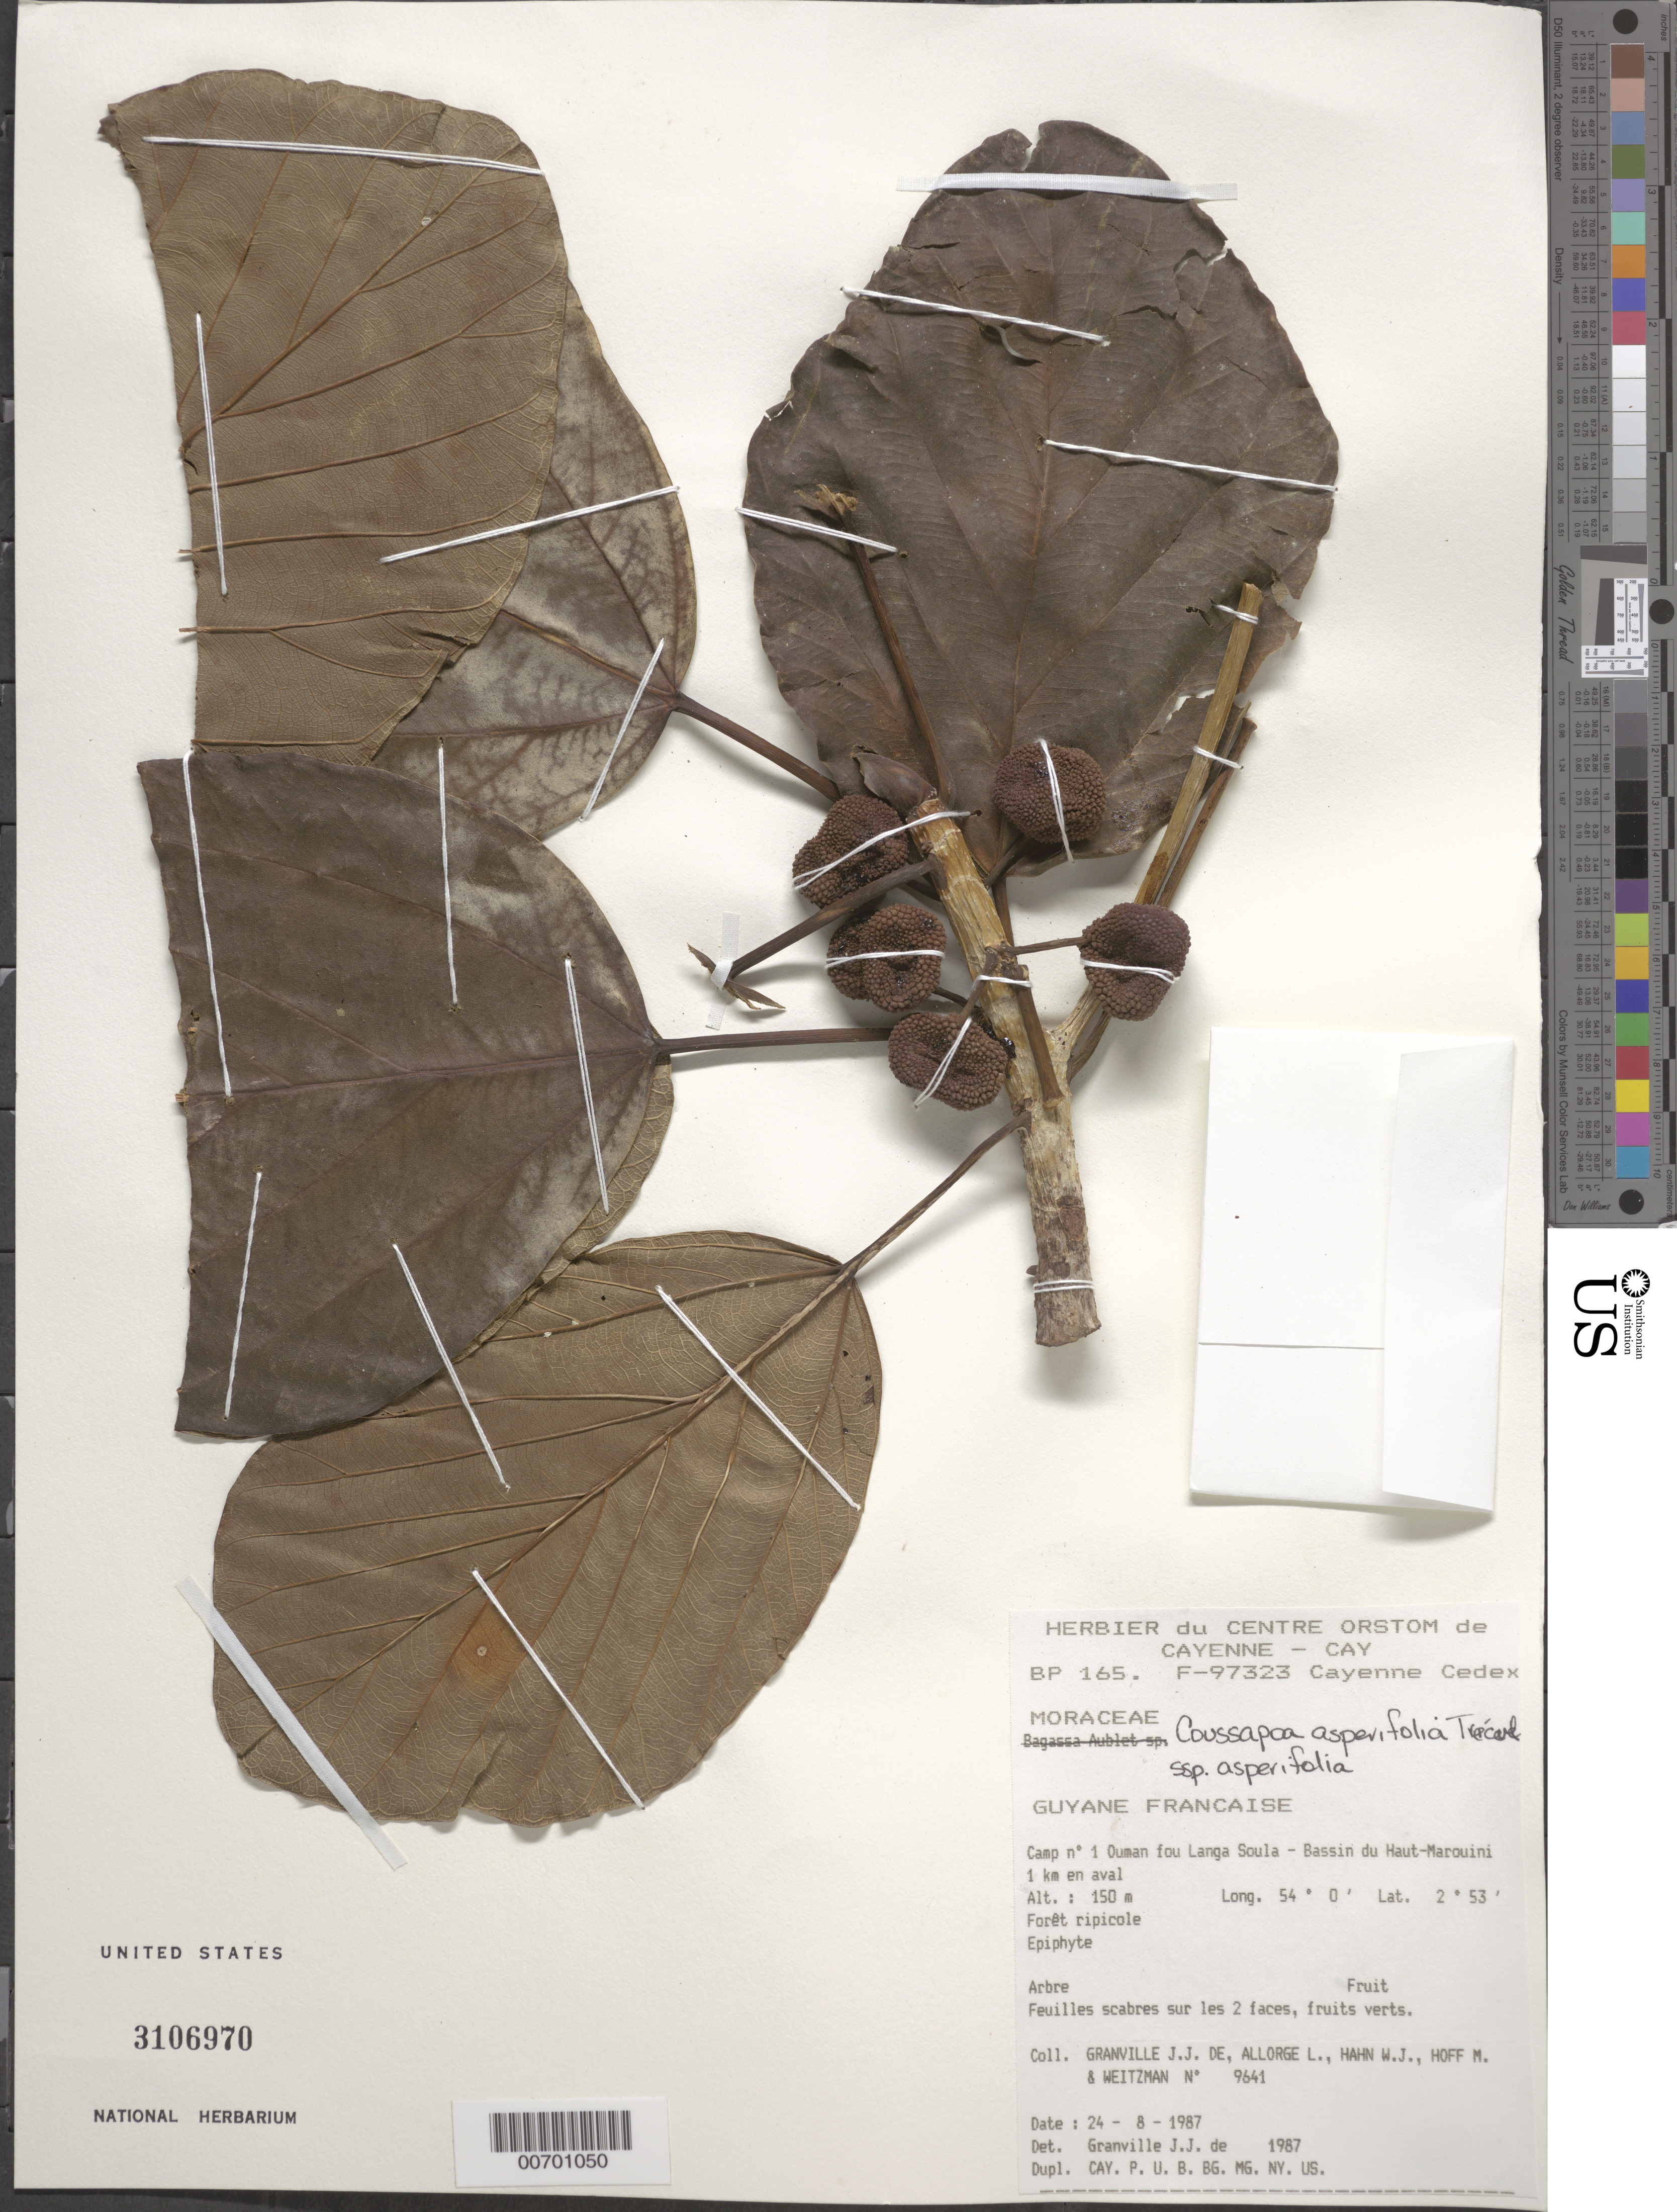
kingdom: Plantae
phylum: Tracheophyta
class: Magnoliopsida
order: Rosales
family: Urticaceae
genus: Coussapoa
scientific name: Coussapoa asperifolia subsp. asperifolia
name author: Trécul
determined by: Granville, J. J. de, (CAY), Institut de Recherche pour le Developpement (IRD) (FRENCH GUIANA)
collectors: J.-J. de Granville, L. Allorge, W. J. Hahn, M. Hoff & A. L. Weitzman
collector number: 9641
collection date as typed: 24-Aug-87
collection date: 1987-08-24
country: French Guiana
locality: Ouman fou Langa Soula, Camp #1, Bassin du Haut-Marouini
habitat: Riparian forest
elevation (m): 150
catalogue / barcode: US 3106970